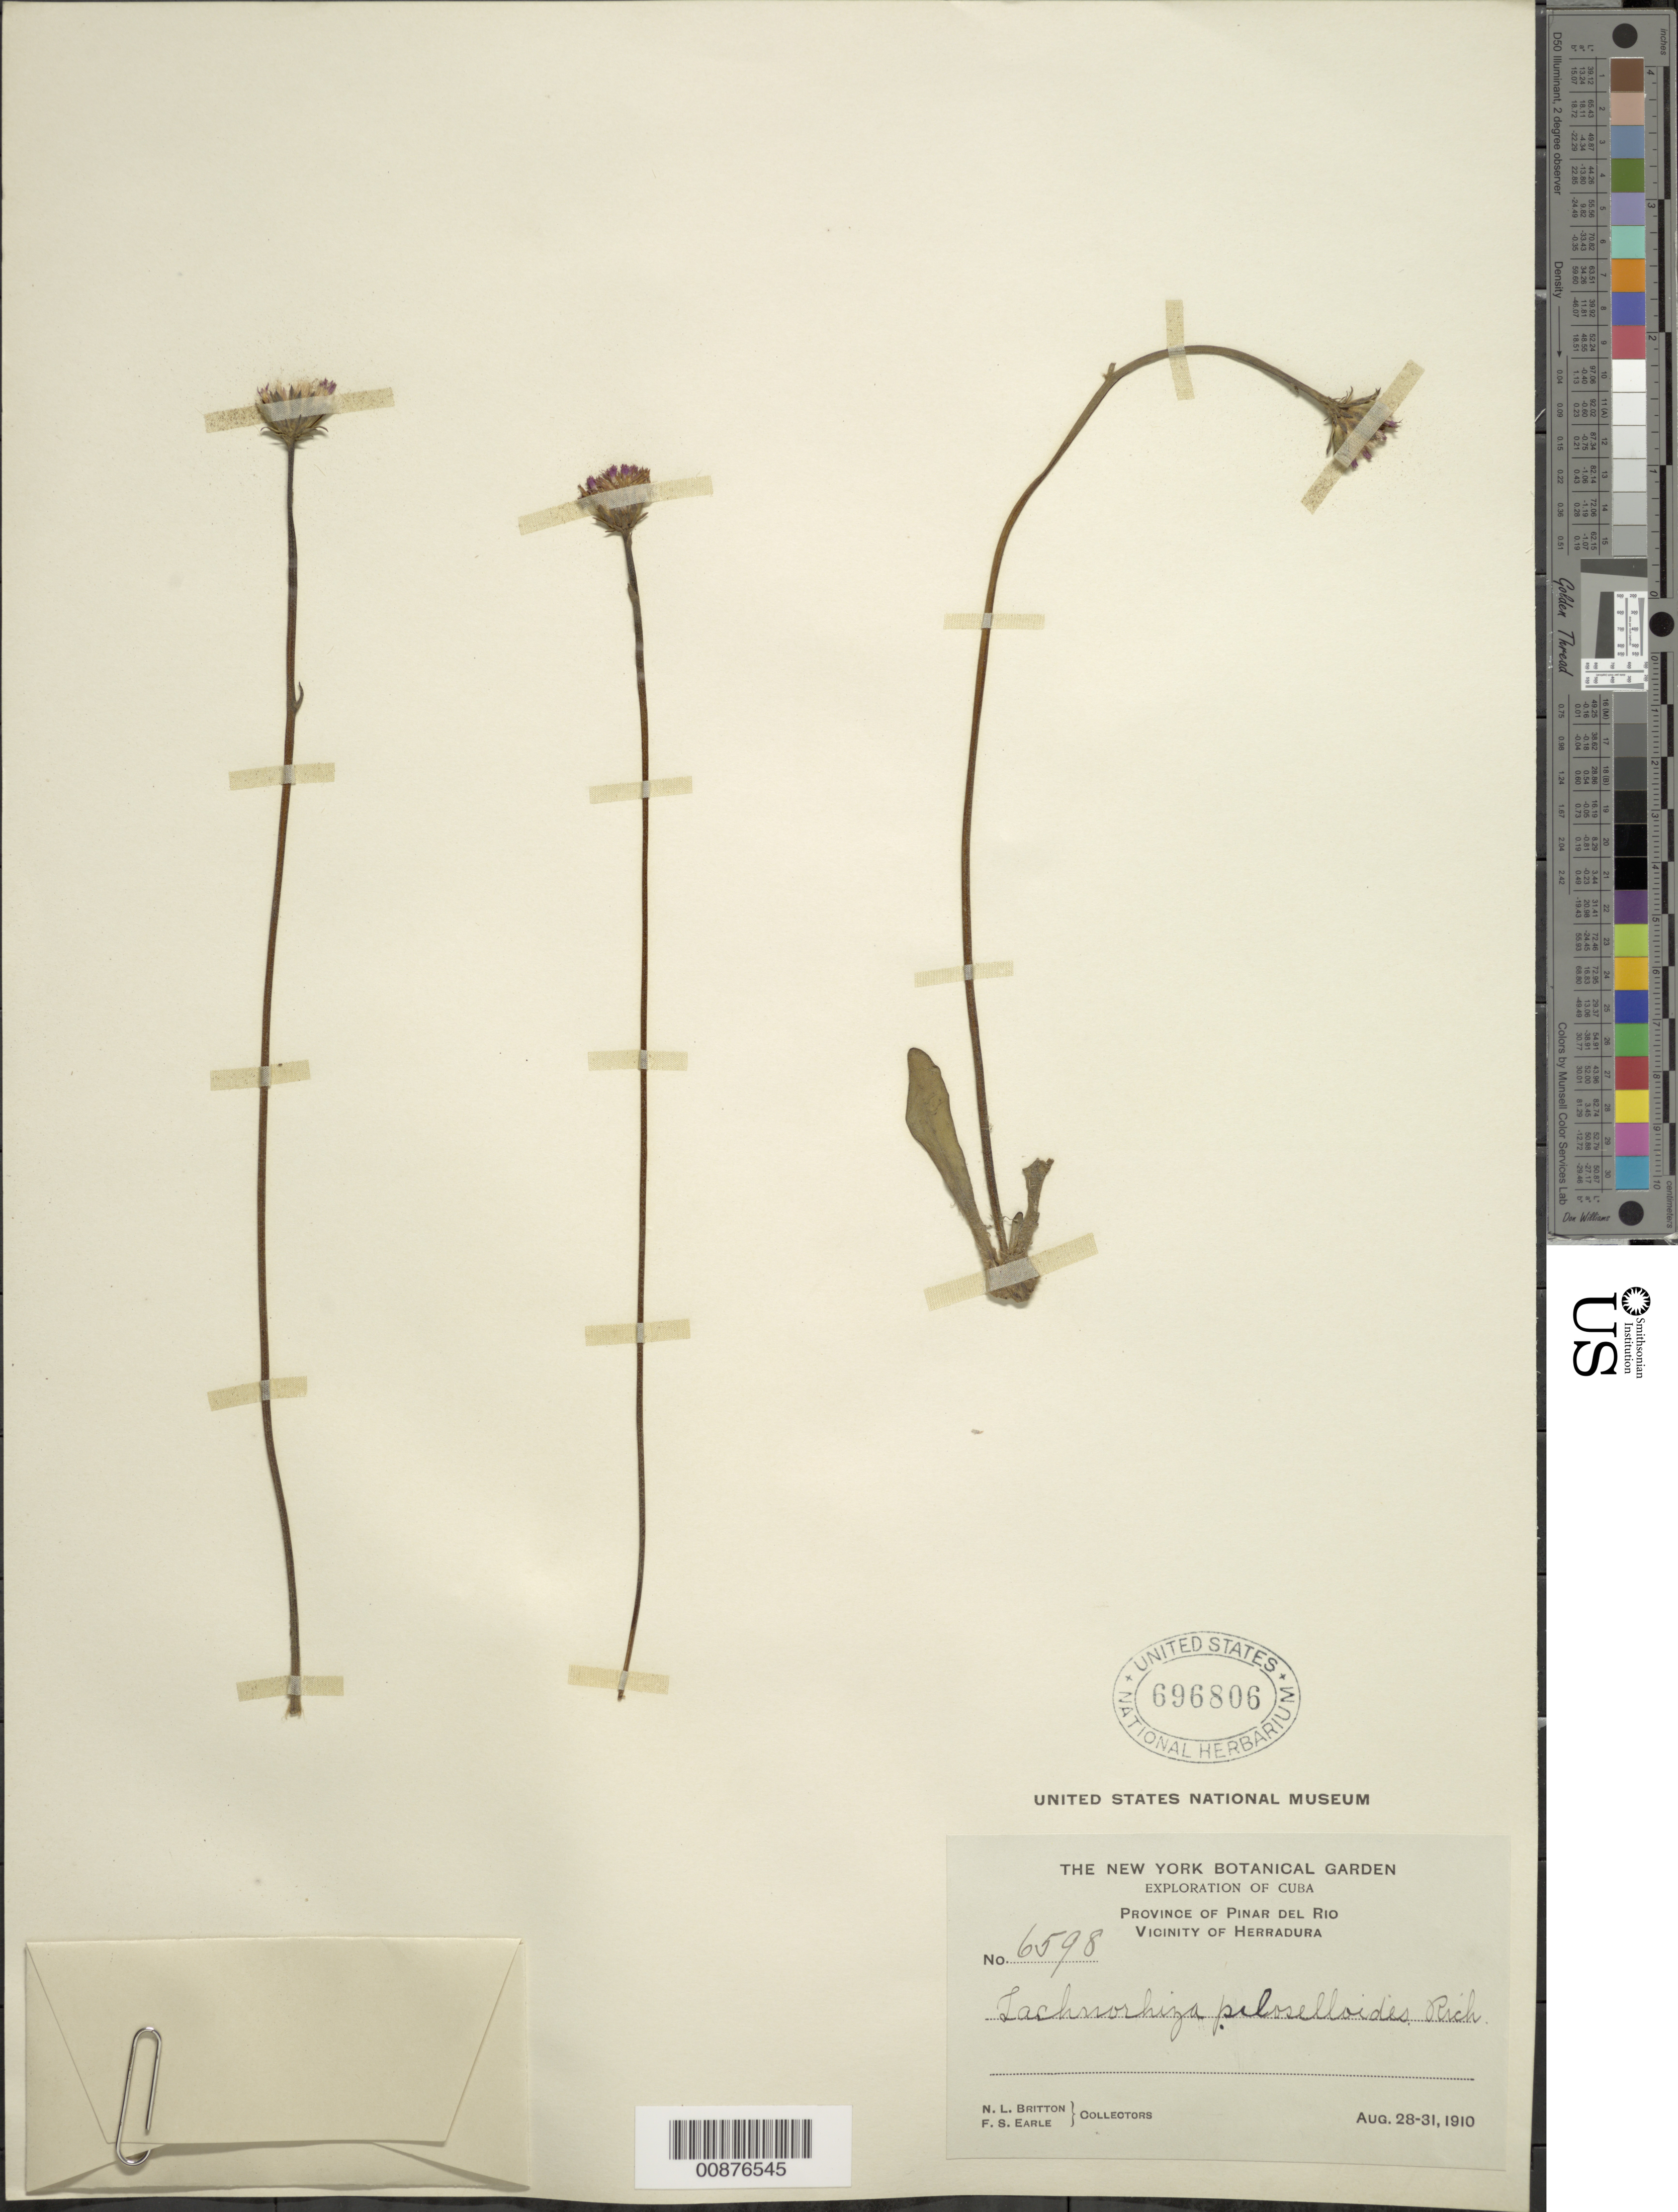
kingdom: Plantae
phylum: Tracheophyta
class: Magnoliopsida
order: Asterales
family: Asteraceae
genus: Lachnorhiza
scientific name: Lachnorhiza piloselloides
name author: A. Rich.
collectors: N. Britton & F. S. Earle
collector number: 6598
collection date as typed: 28 Aug 1910 to 31 Aug 1910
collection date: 1910-08-28/1910-08-31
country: Cuba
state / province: Pinar del Río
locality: Vicinity of Herradura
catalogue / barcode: US 696806